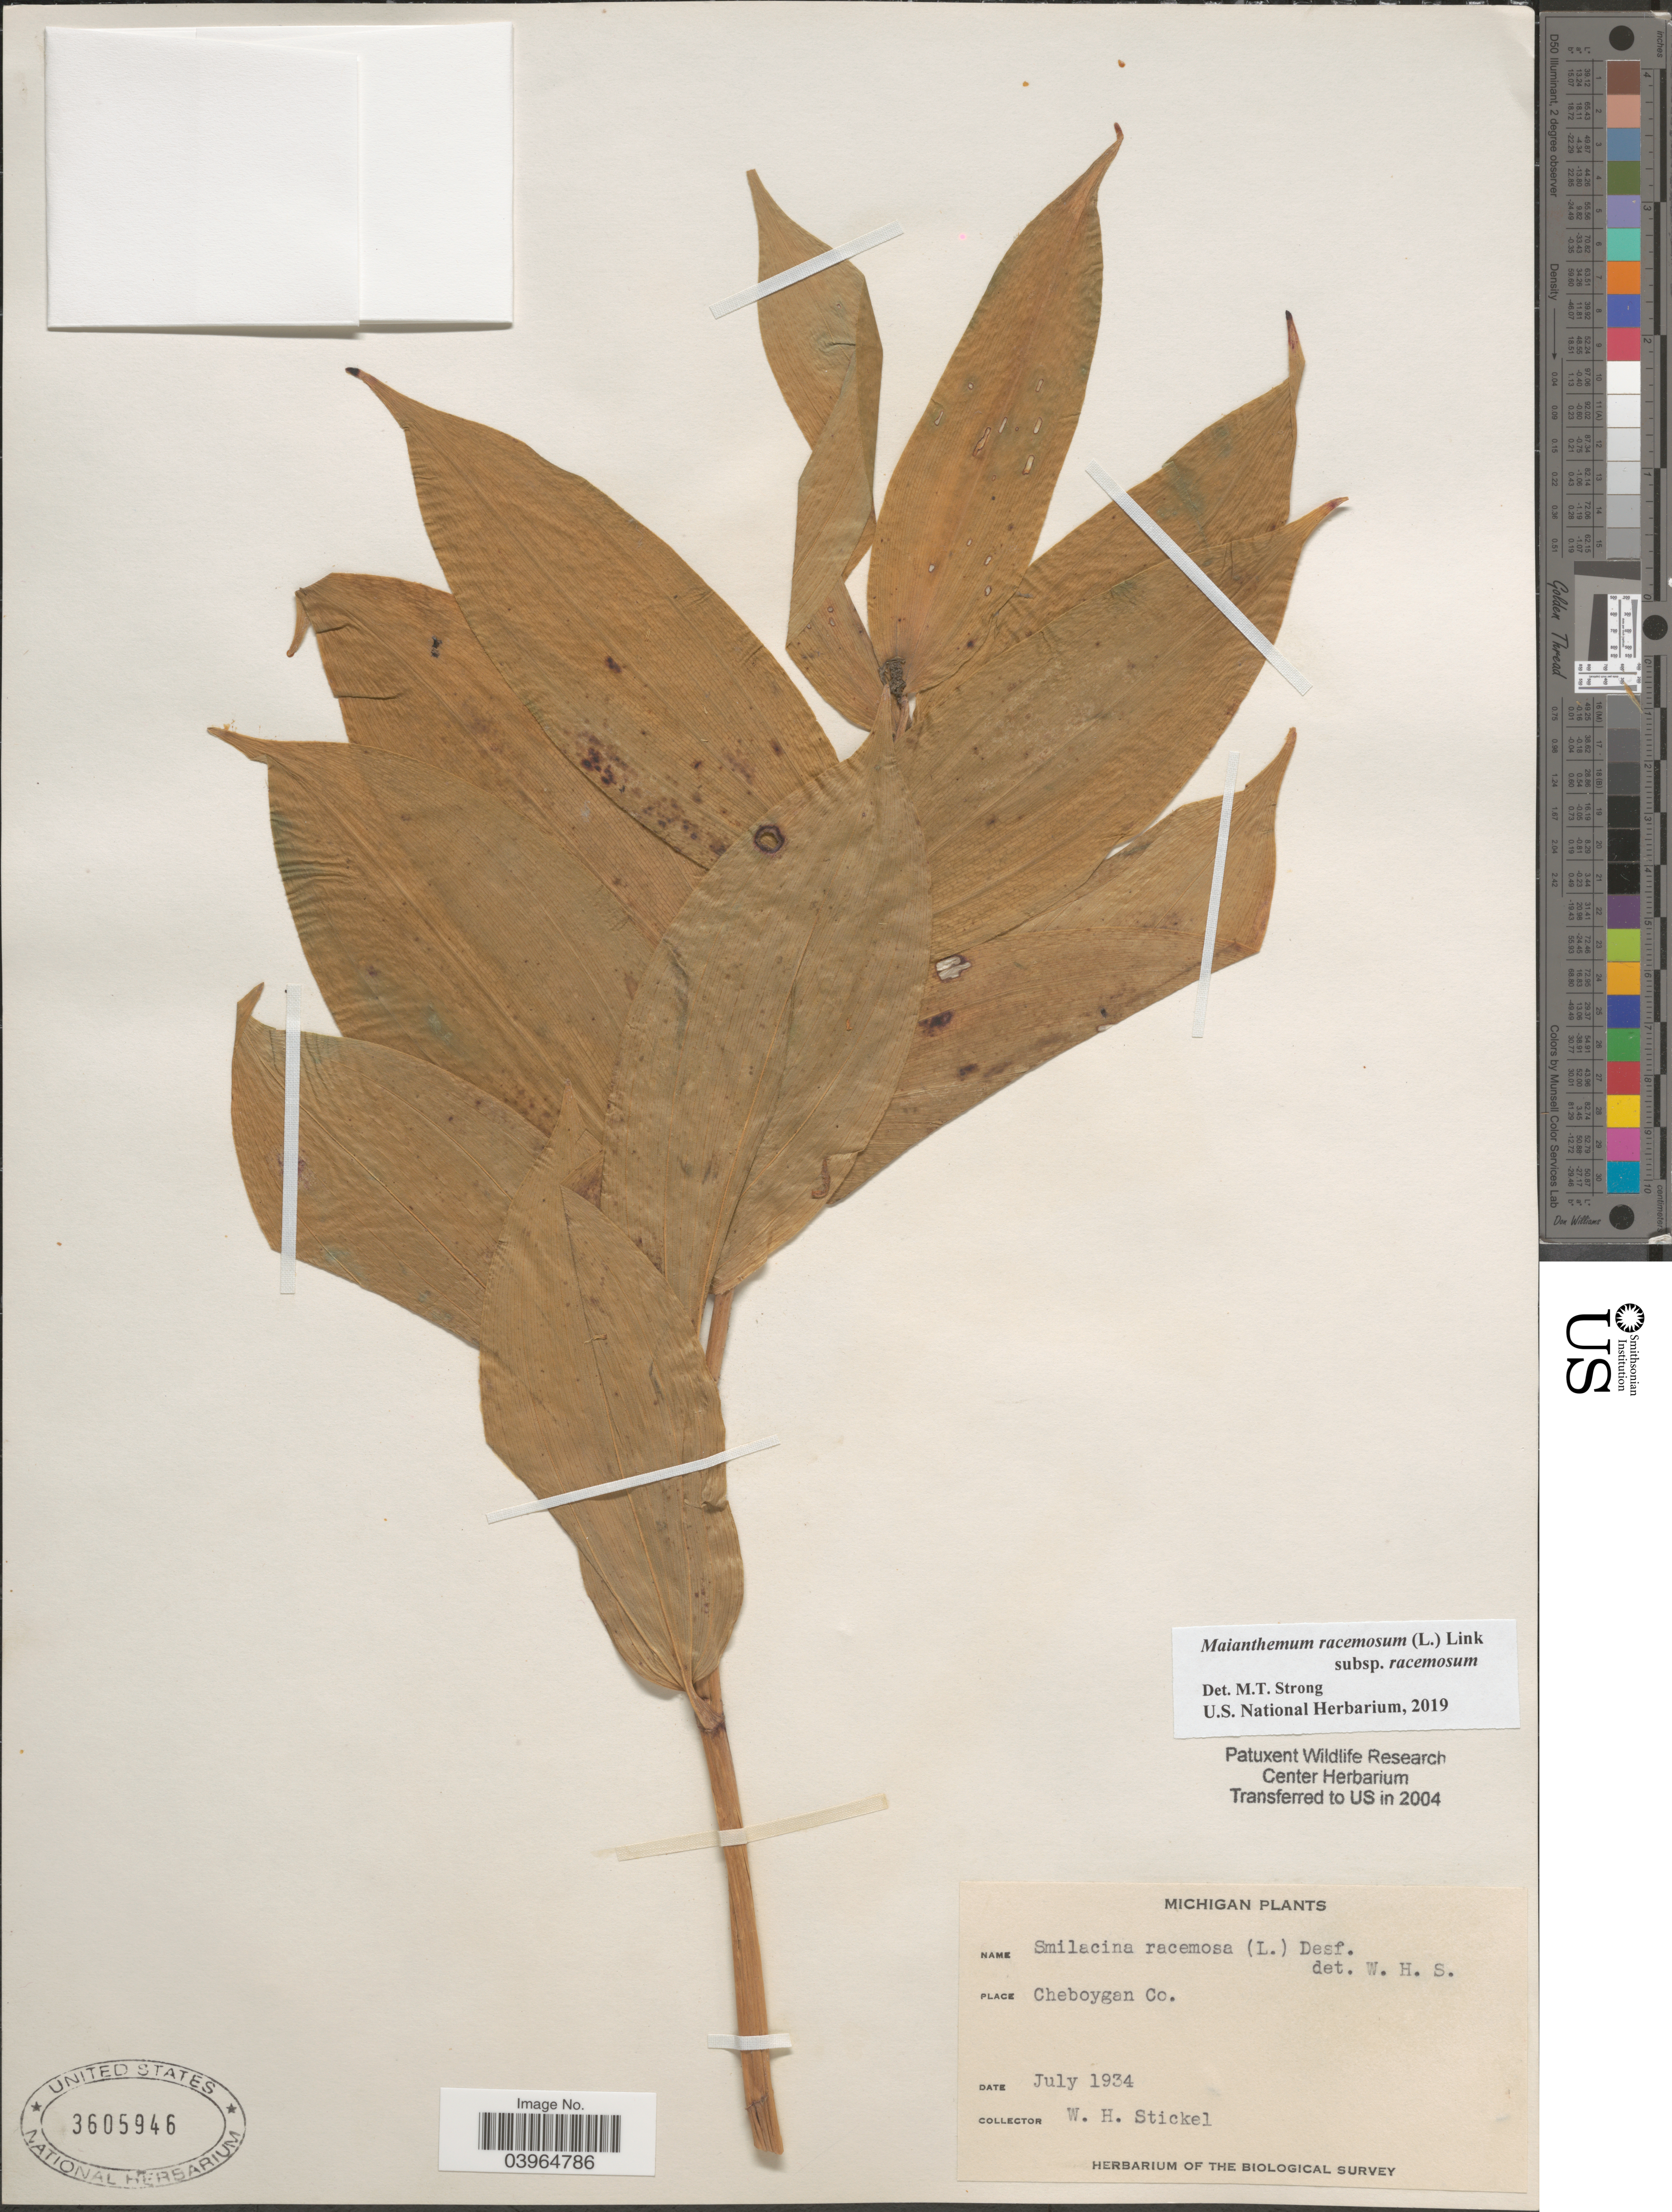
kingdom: Plantae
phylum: Tracheophyta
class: Liliopsida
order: Asparagales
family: Asparagaceae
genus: Maianthemum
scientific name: Maianthemum racemosum subsp. racemosum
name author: (L.) Link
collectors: W. Stickel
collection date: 1934-07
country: United States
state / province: Michigan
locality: Cheboygan Co.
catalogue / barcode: US 3605946